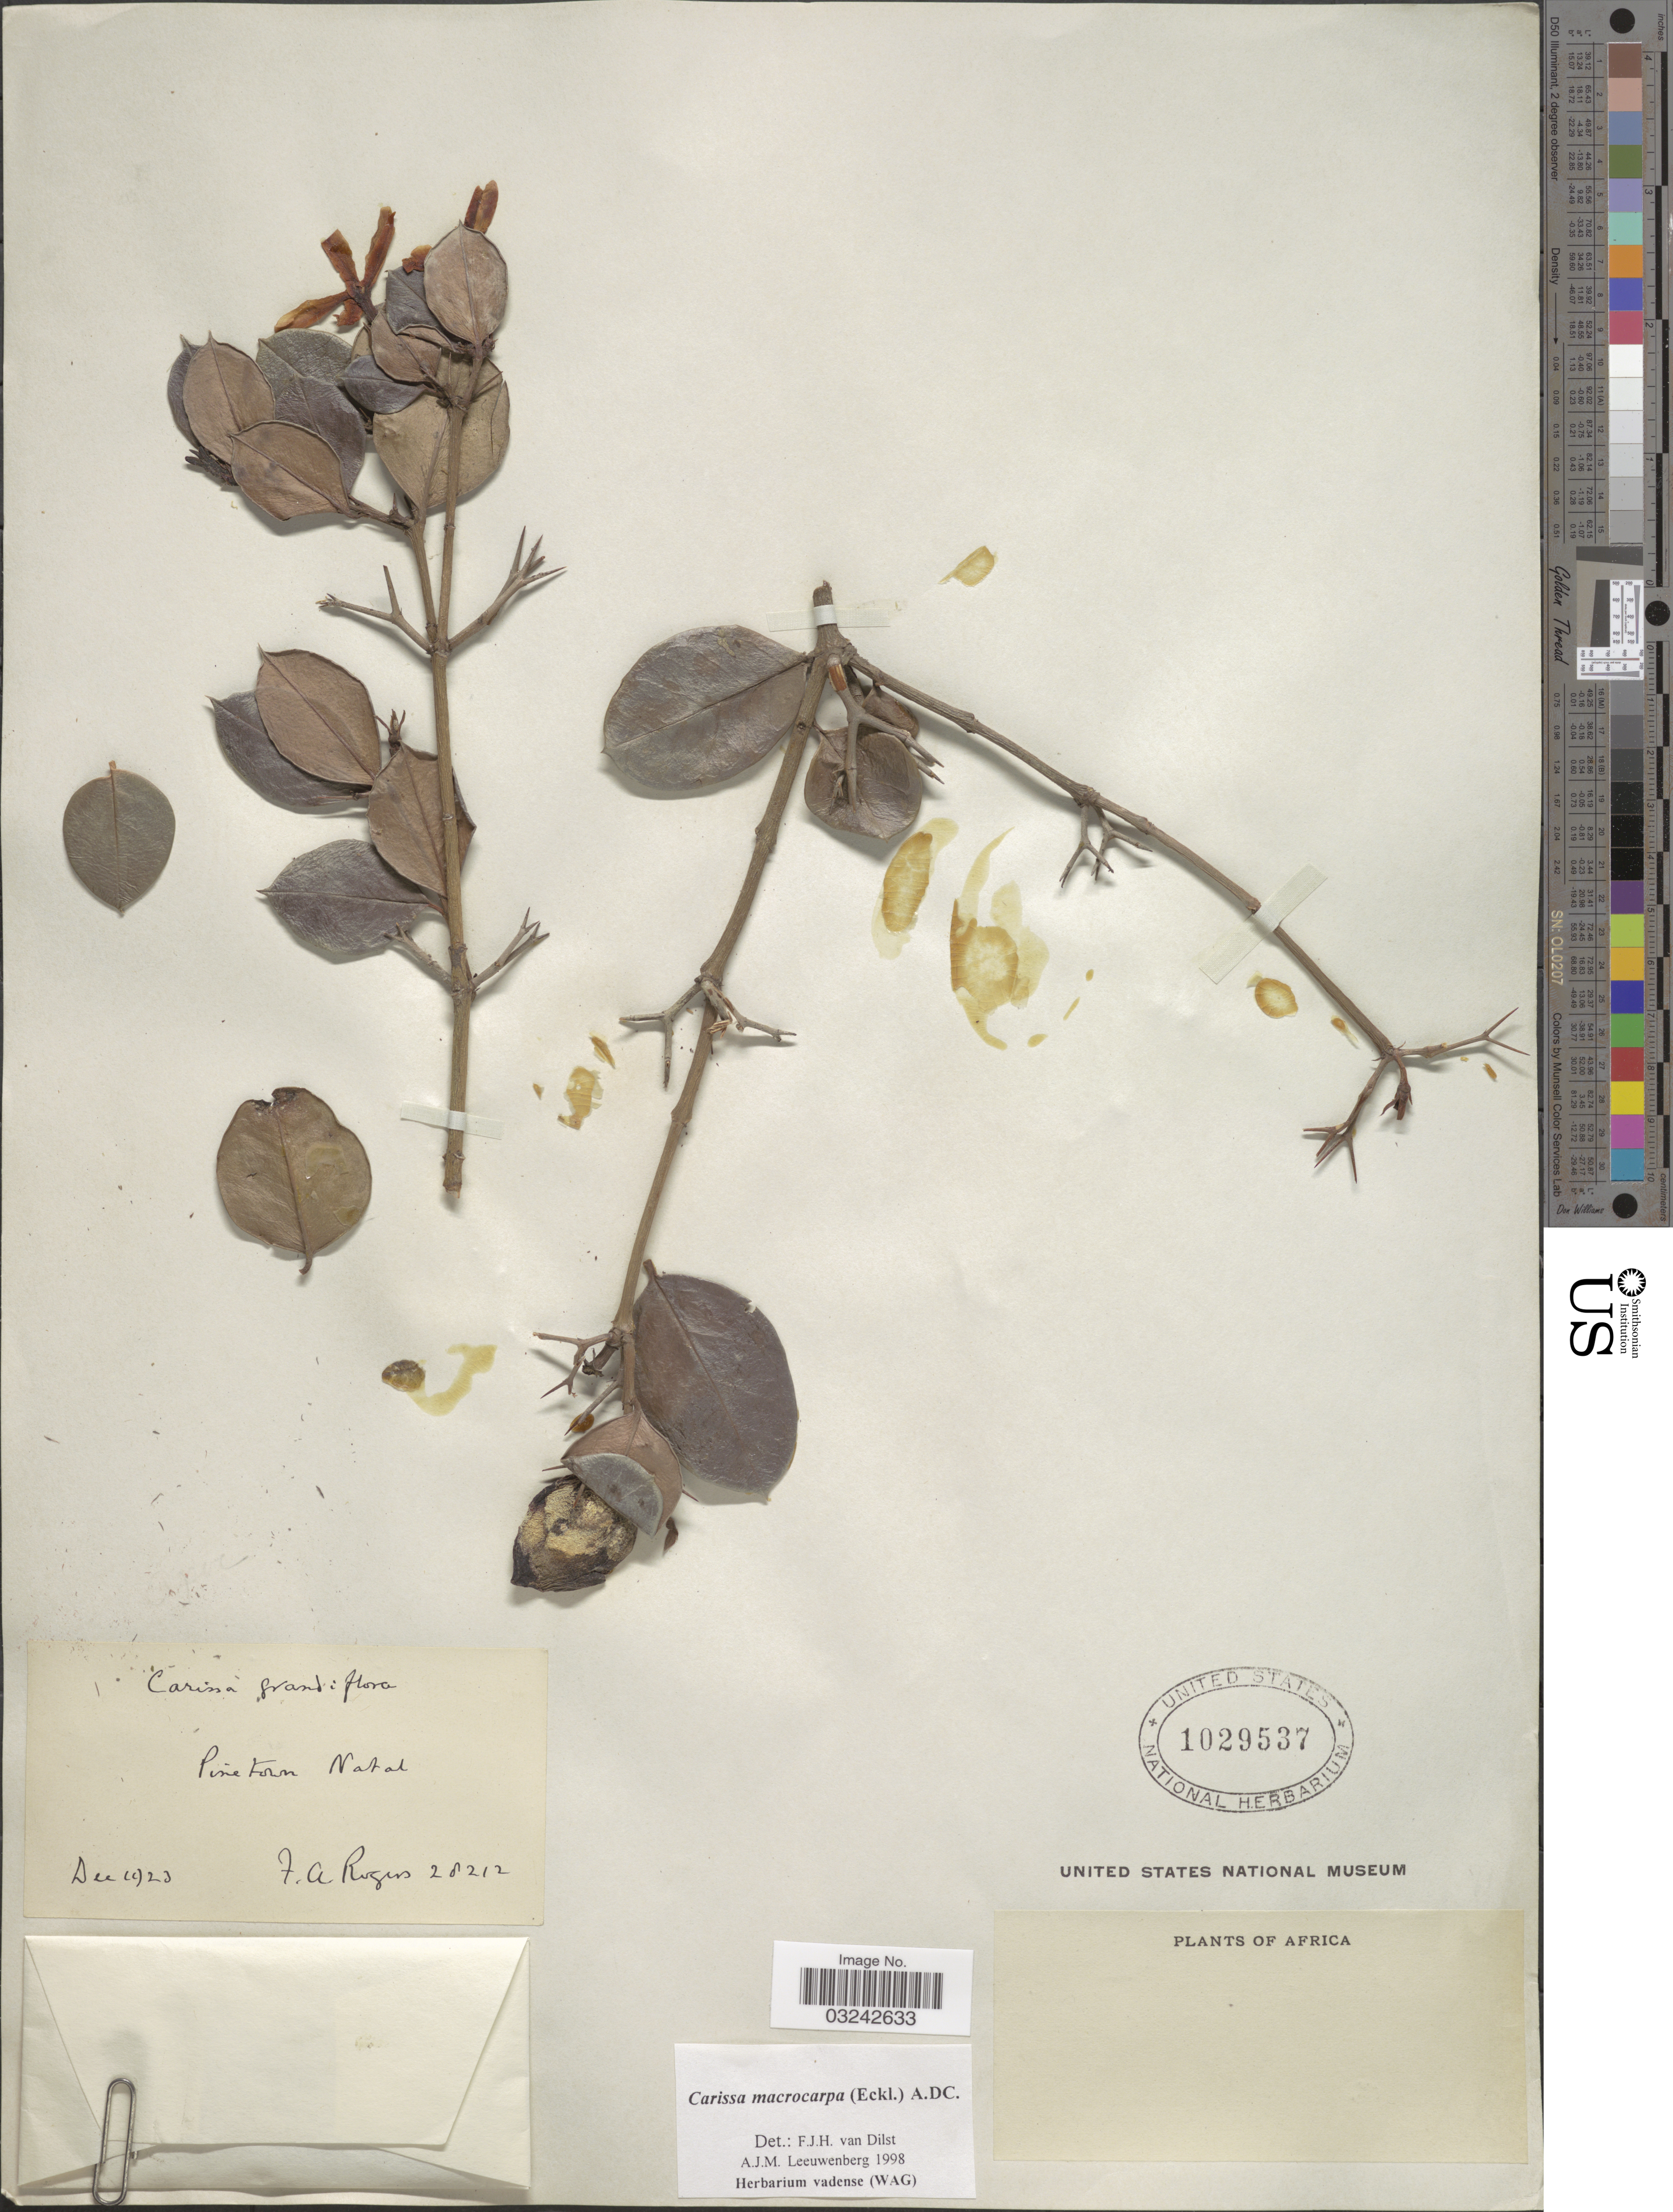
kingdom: Plantae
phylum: Tracheophyta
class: Magnoliopsida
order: Gentianales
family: Apocynaceae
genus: Carissa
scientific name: Carissa macrocarpa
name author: (Eckl.) A. DC.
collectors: F. A. Rogers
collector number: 28212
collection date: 1923-12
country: South Africa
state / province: KwaZulu-Natal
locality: Pinetown Natal.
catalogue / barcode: US 1029537